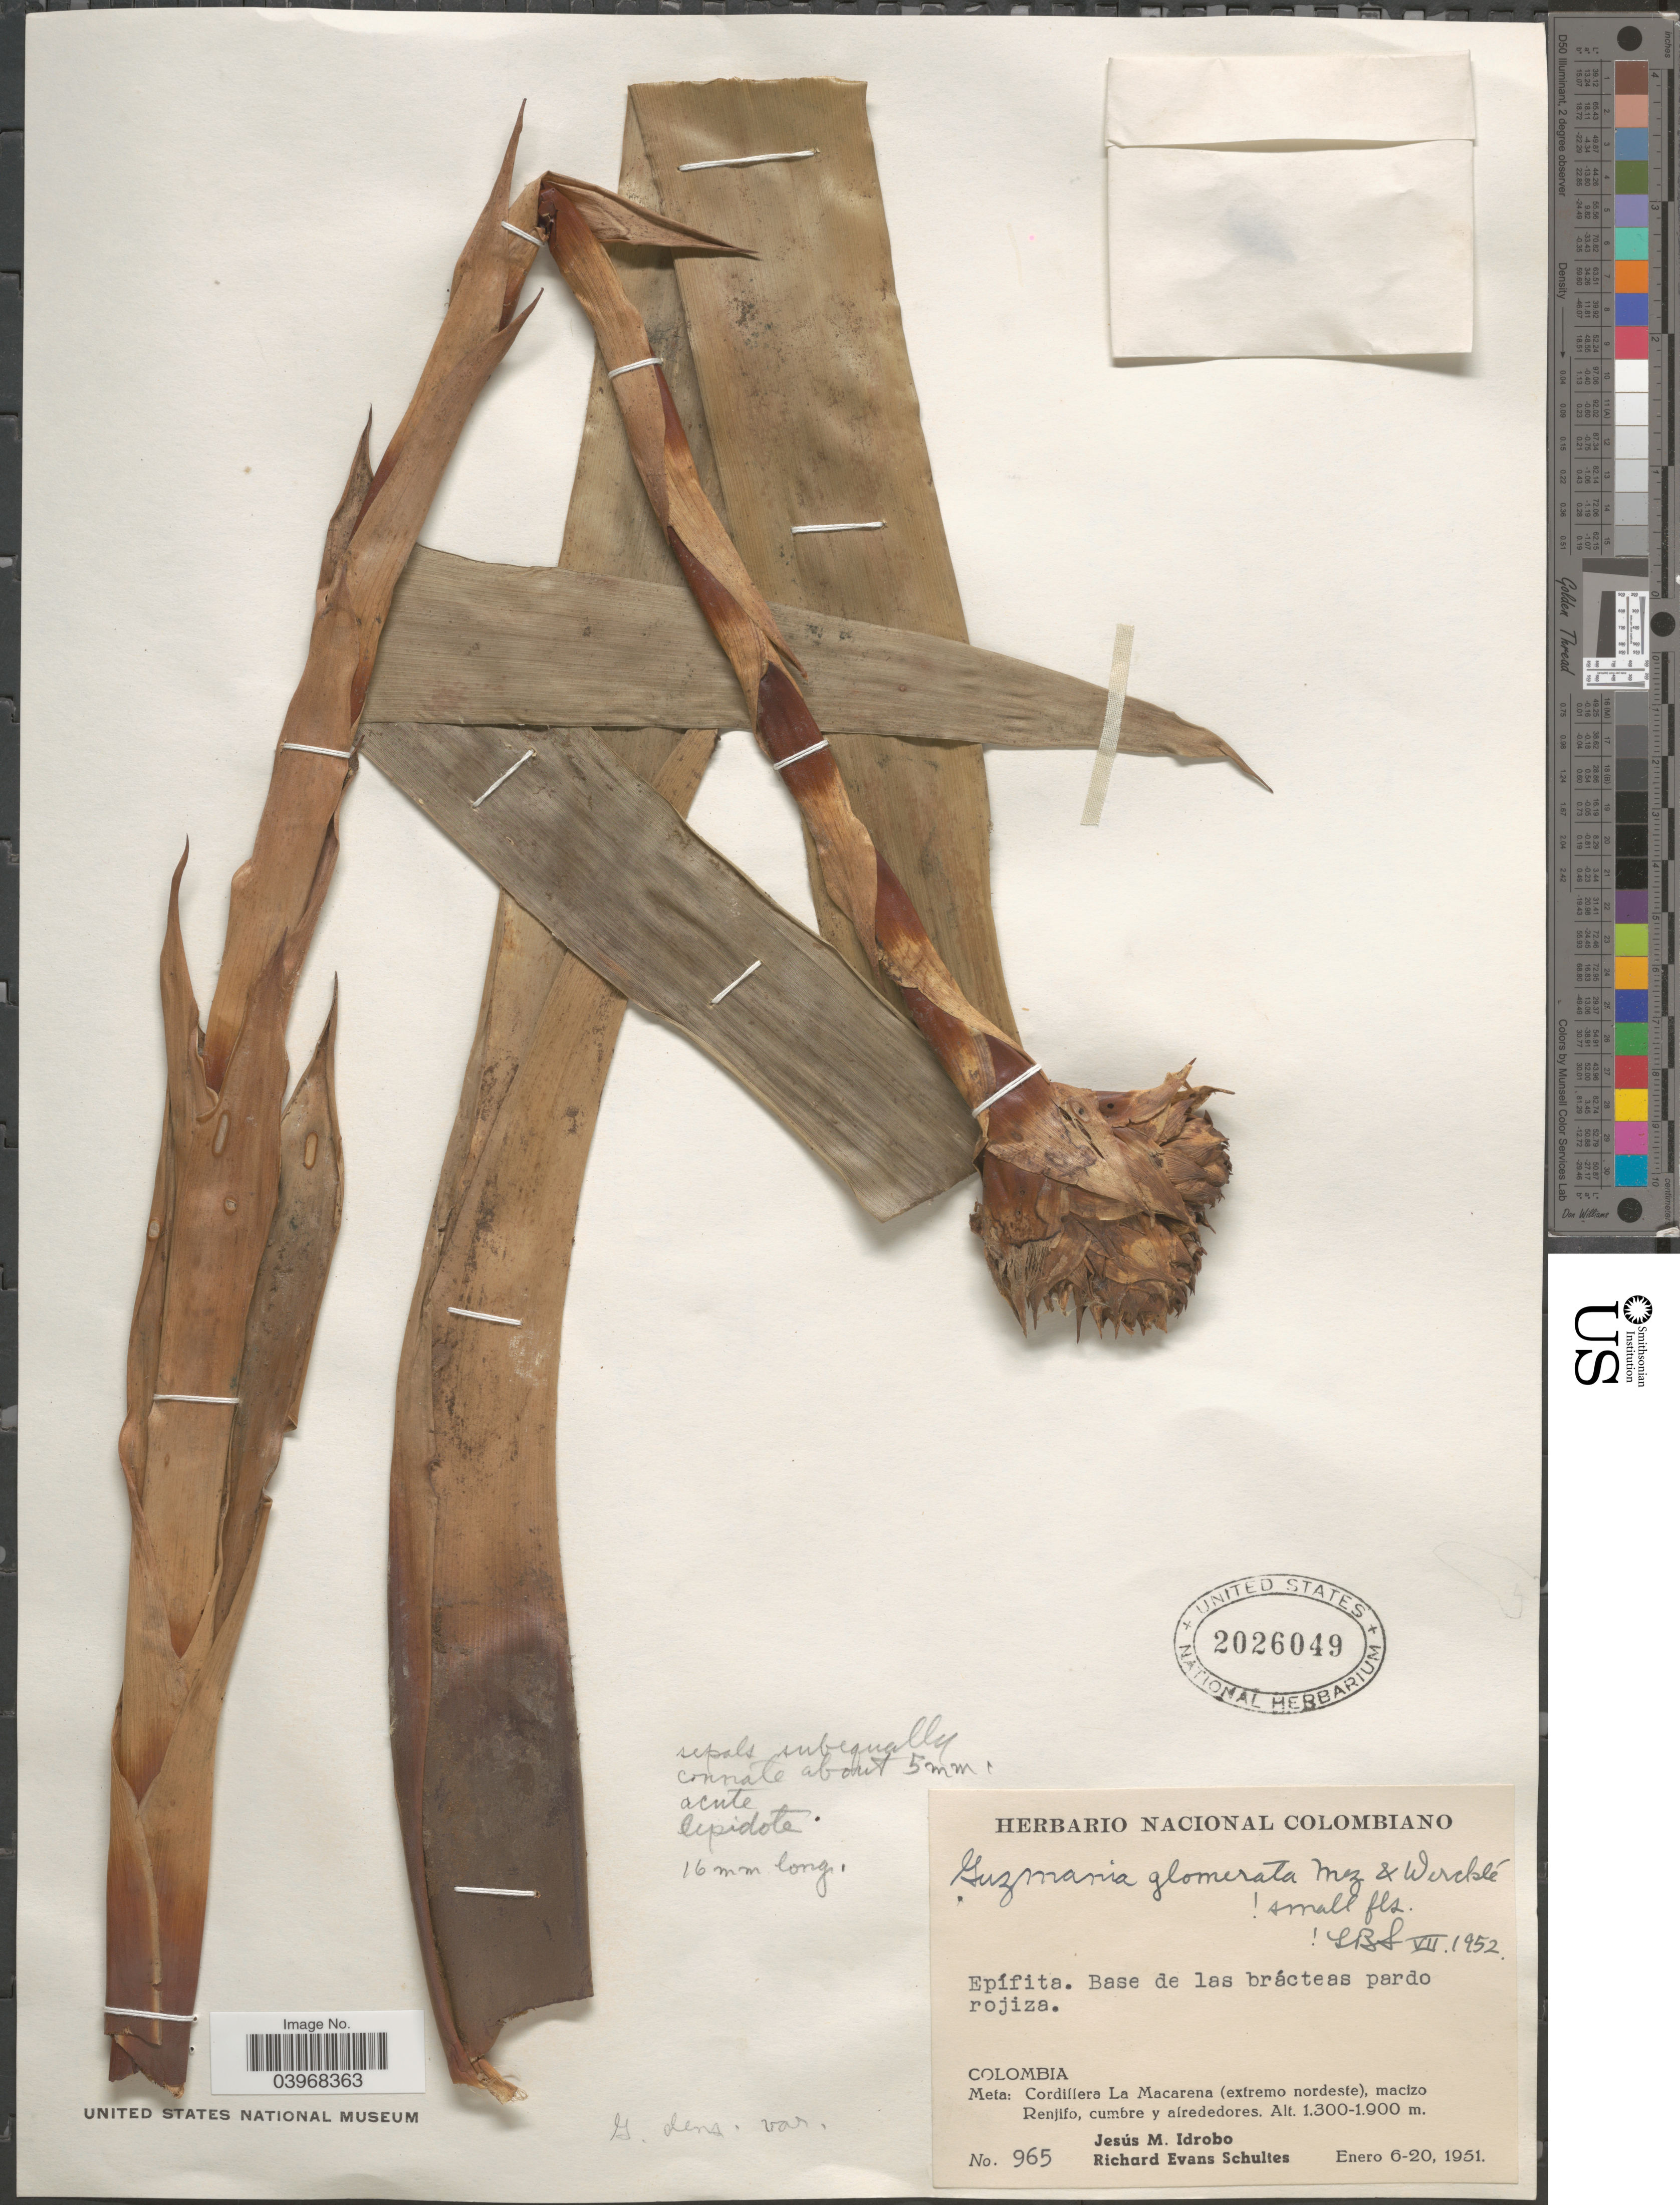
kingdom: Plantae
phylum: Tracheophyta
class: Liliopsida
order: Poales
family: Bromeliaceae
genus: Guzmania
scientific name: Guzmania glomerata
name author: Mez & Mez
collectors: J. M. Idrobo & R. E. Schultes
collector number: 965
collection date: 1951-01-06/1951-01-20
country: Colombia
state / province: Meta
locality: Cordillera La Macarena (extremo nordeste), macizo Renjifo, cumbre y alrededores.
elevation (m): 1300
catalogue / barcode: US 2026049